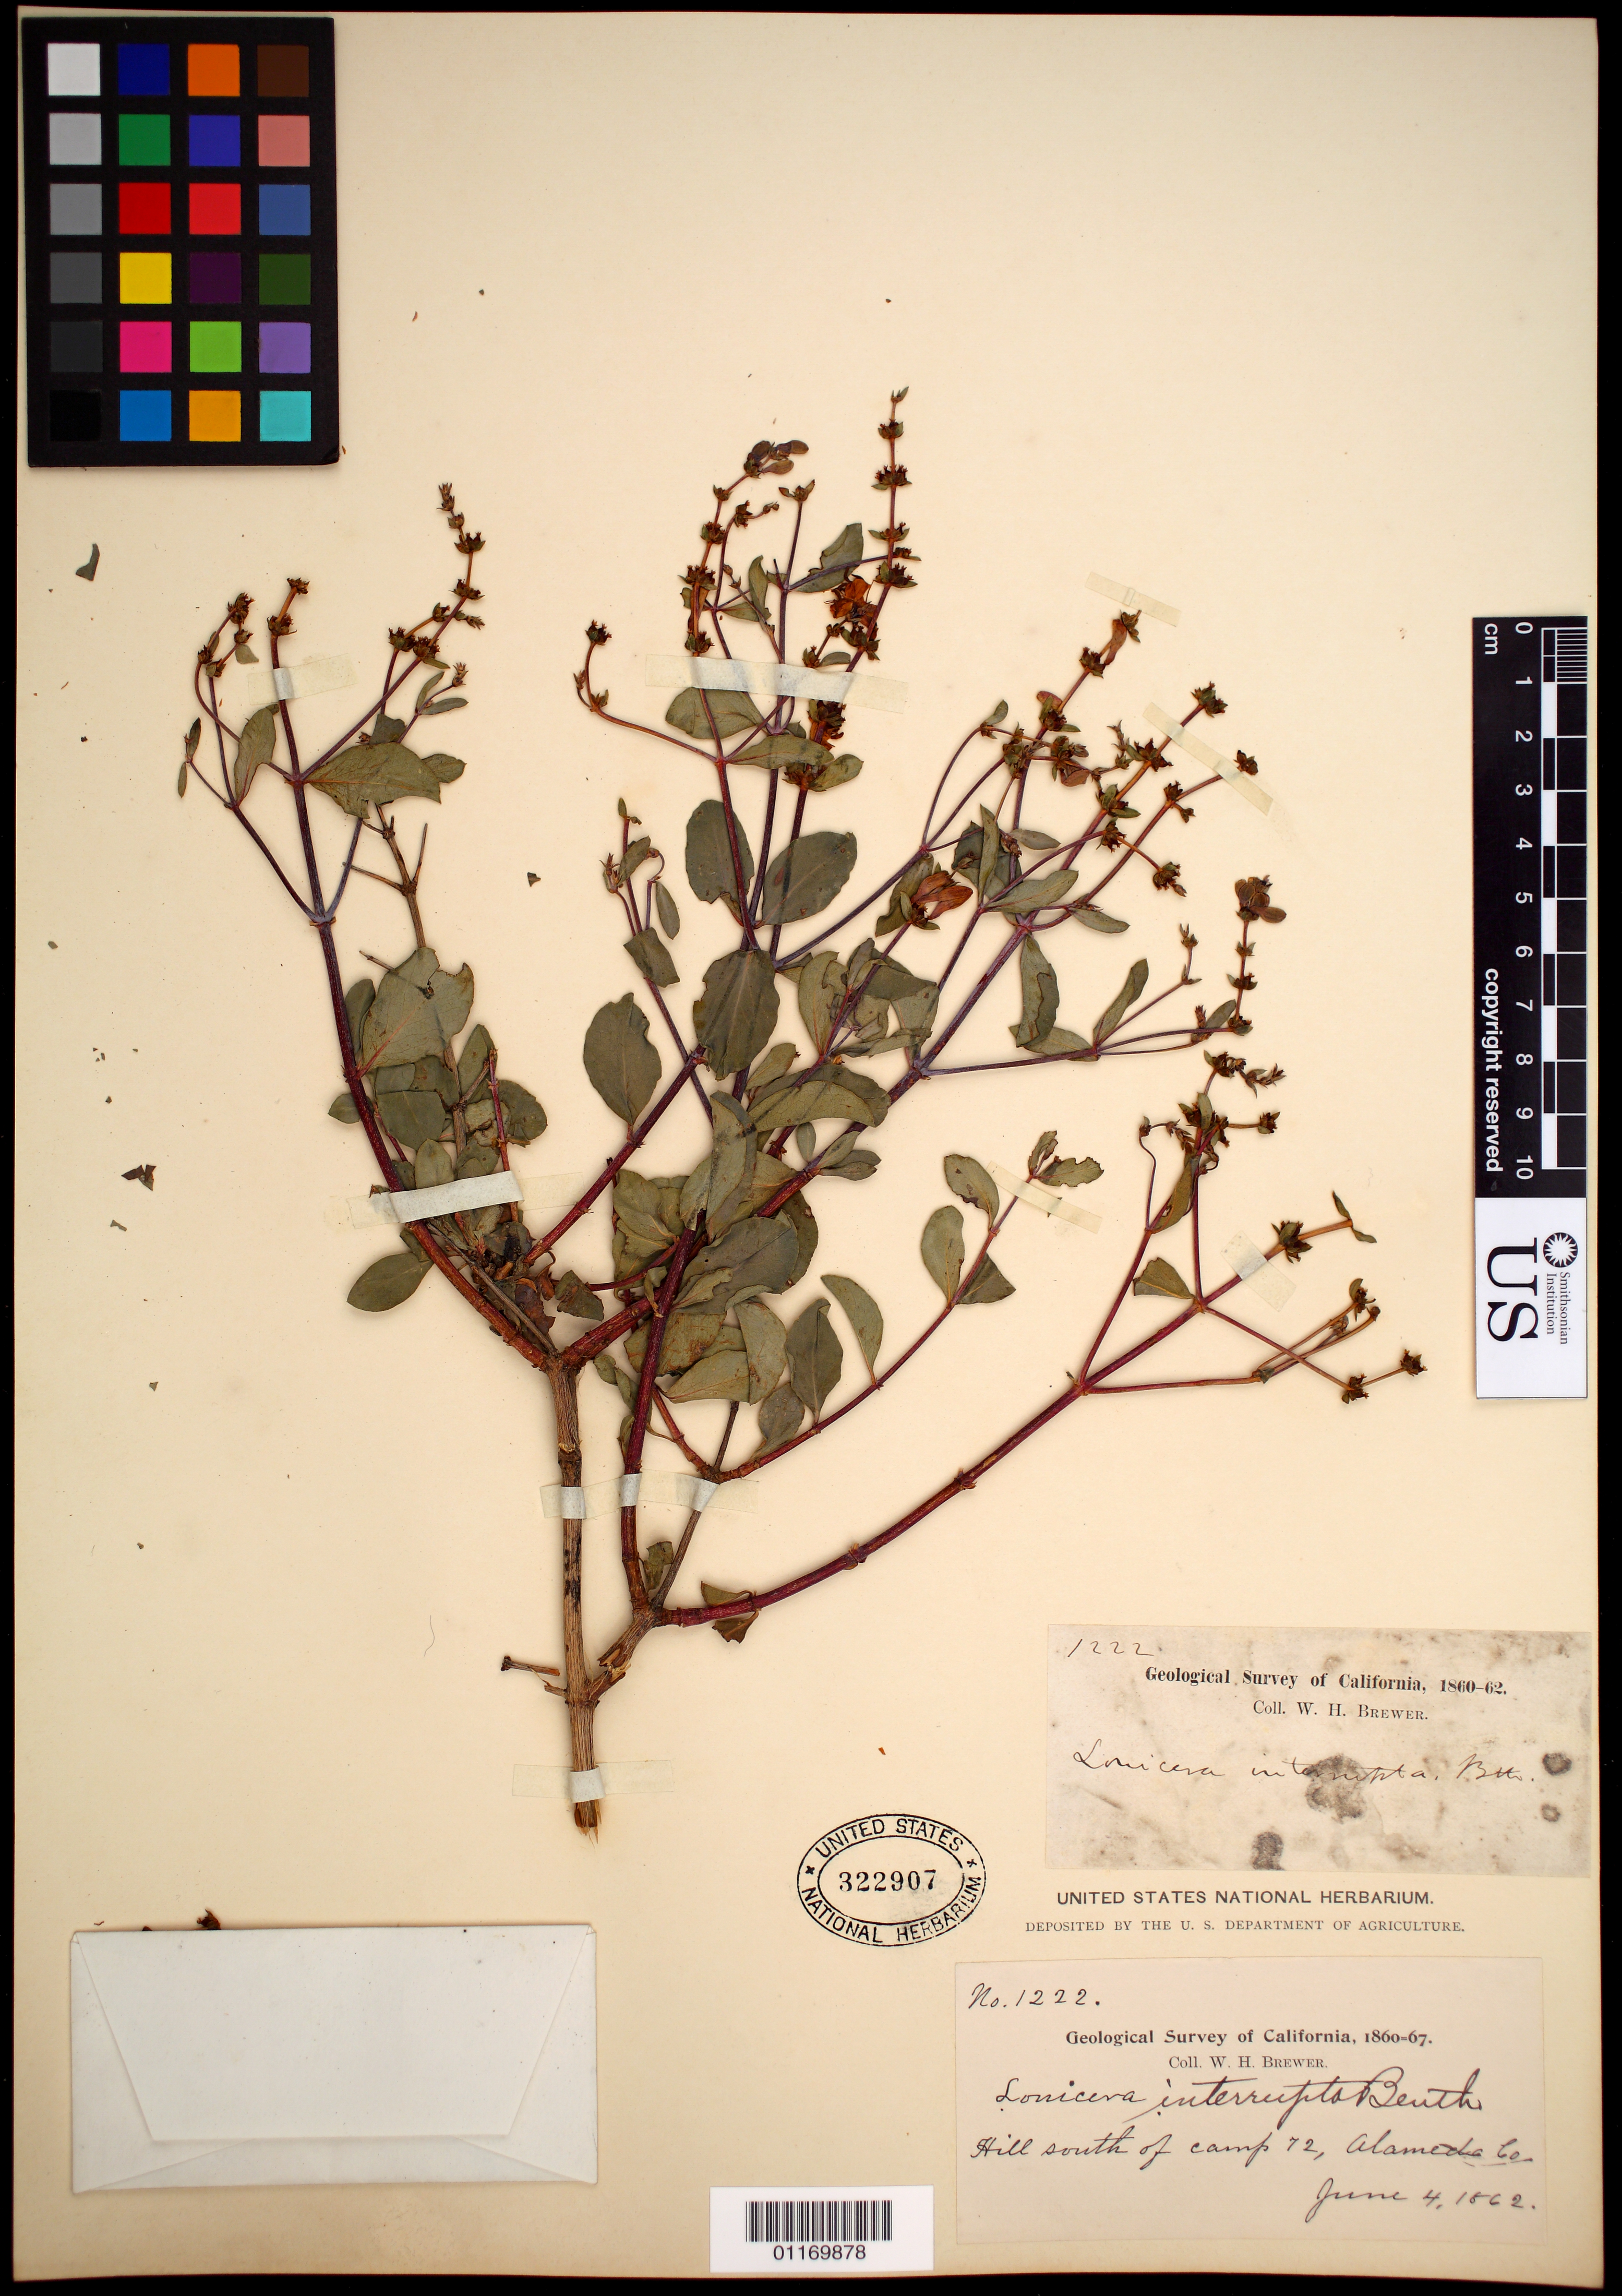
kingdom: Plantae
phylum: Tracheophyta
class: Magnoliopsida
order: Dipsacales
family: Caprifoliaceae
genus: Lonicera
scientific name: Lonicera interrupta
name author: Benth.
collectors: W. H. Brewer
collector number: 1222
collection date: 1862-06-04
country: United States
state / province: California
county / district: Alameda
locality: Hills south of Camp 72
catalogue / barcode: US 322907